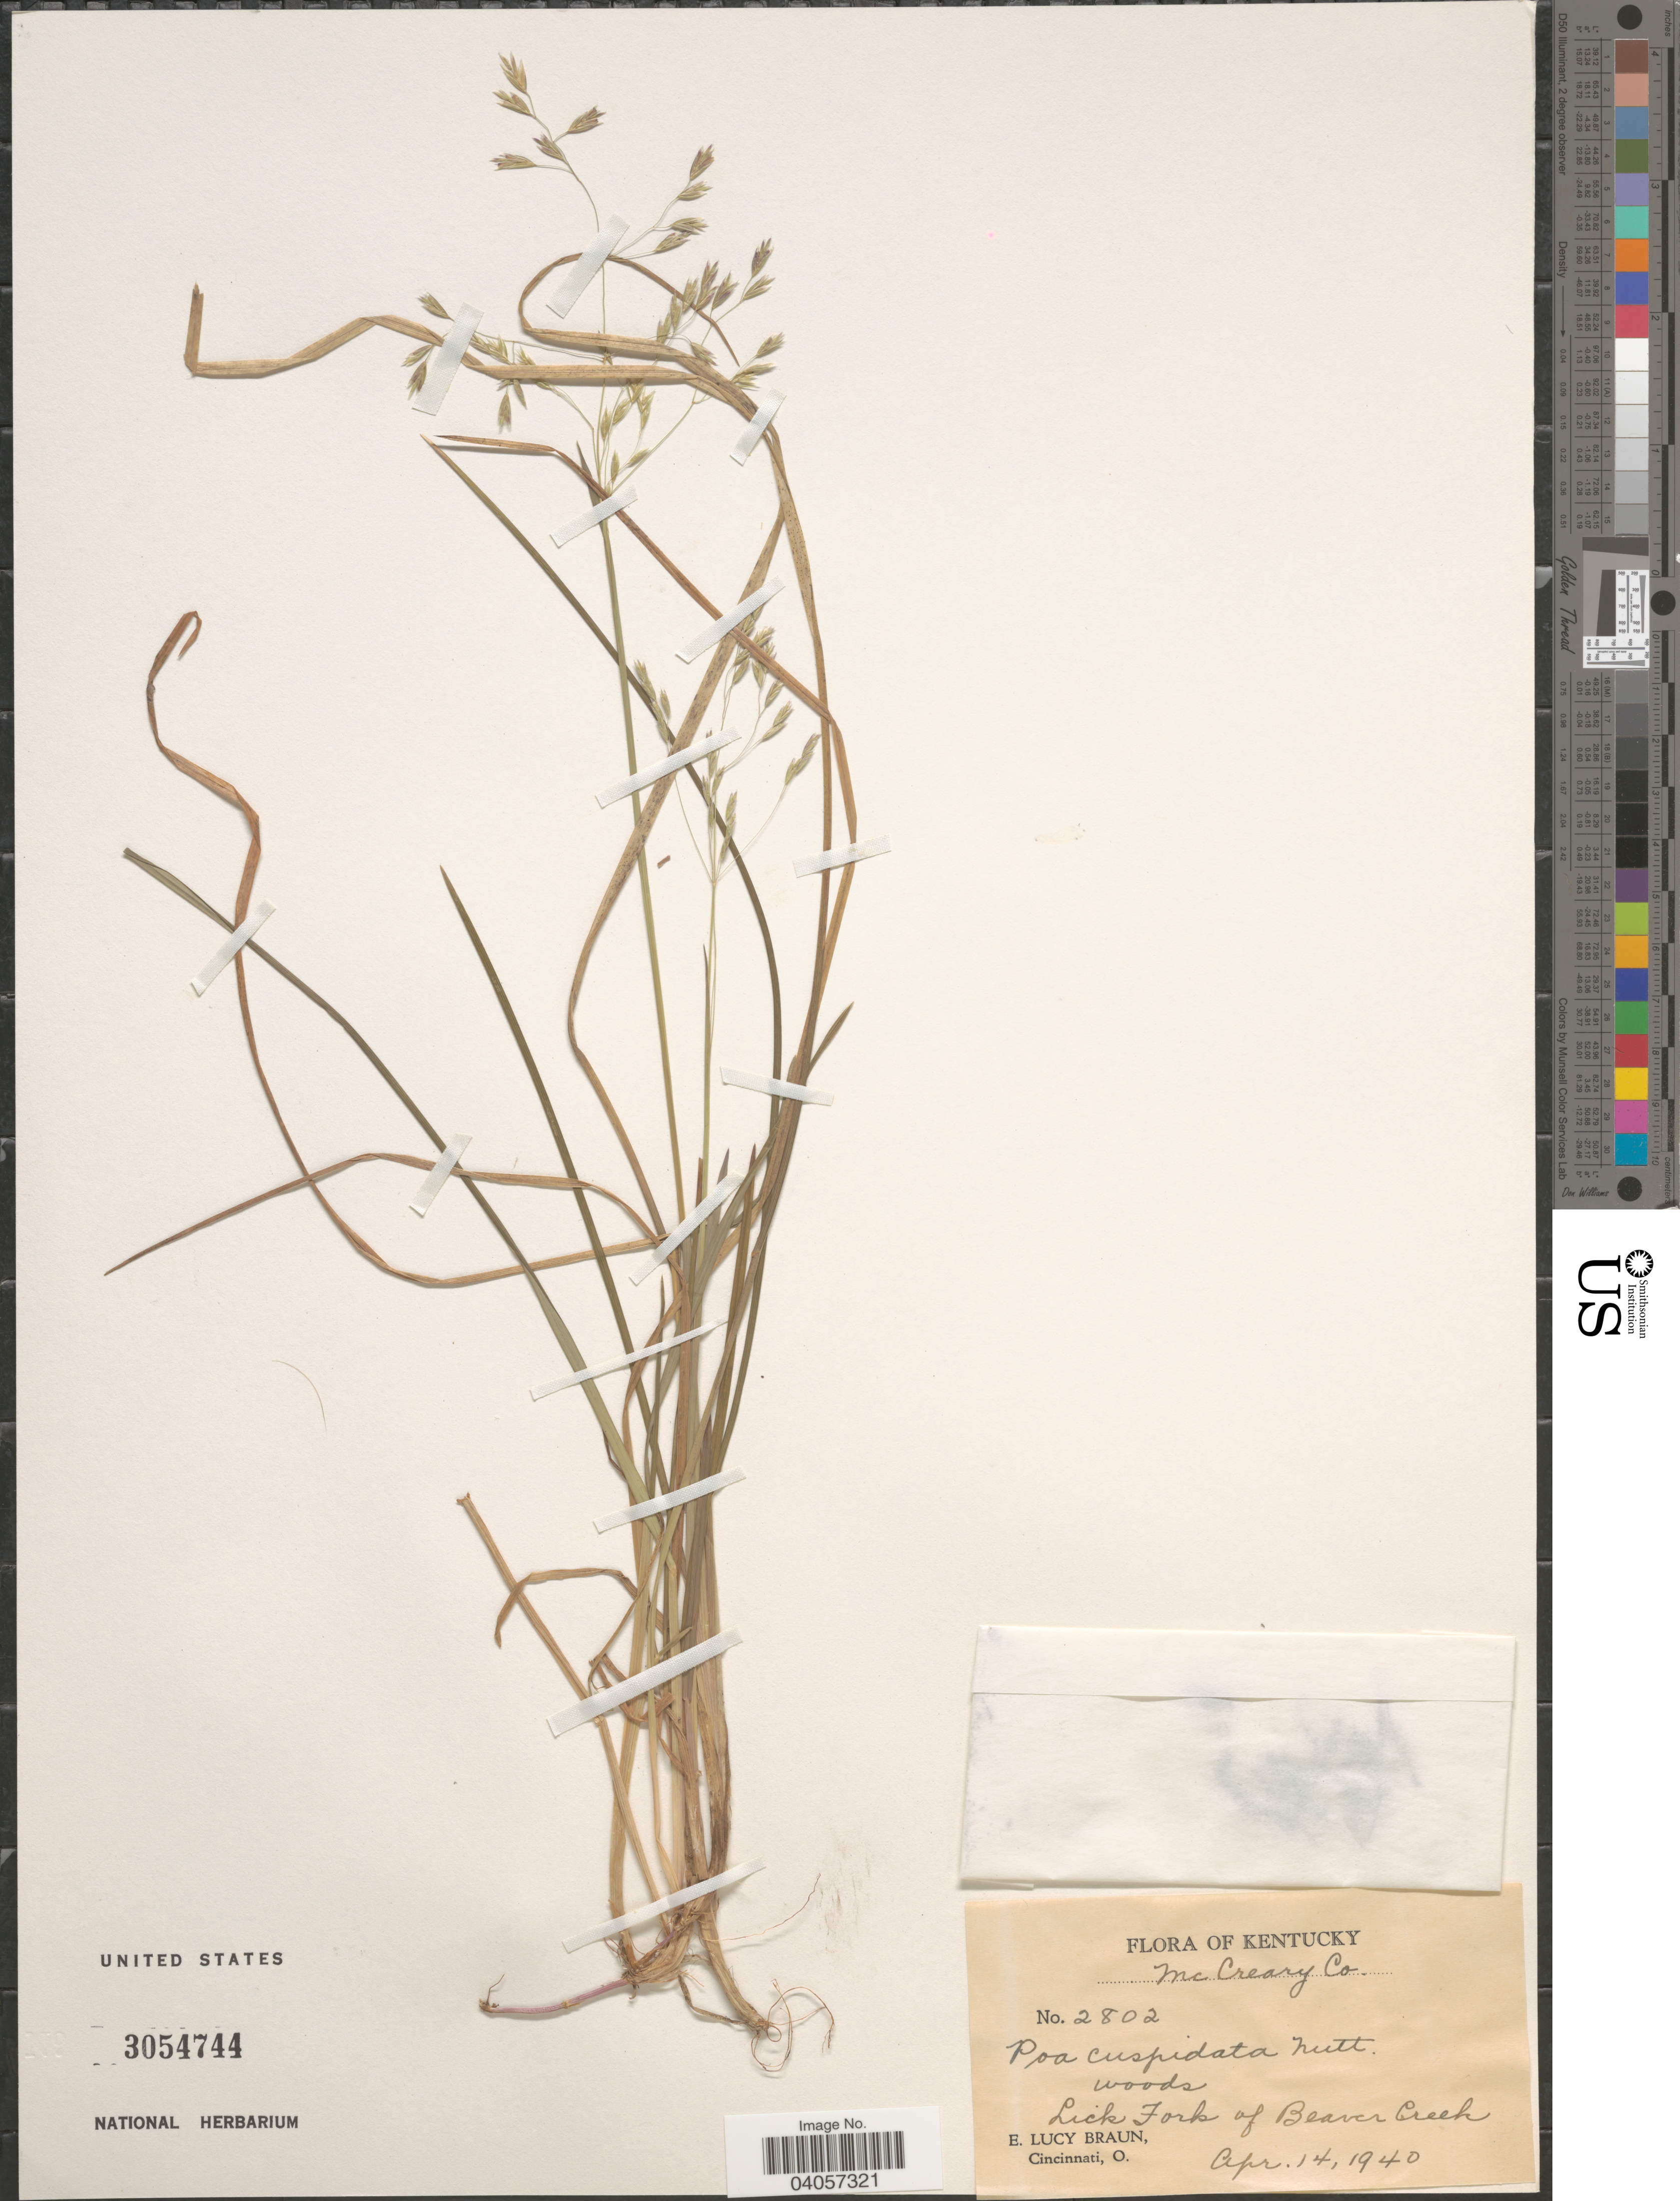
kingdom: Plantae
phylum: Tracheophyta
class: Liliopsida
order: Poales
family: Poaceae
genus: Poa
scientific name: Poa cuspidata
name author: Nutt.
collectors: E. L. Braun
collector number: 2802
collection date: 1940-04-14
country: United States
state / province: Kentucky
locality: Mc Creary Co. Lick Fork of Beaver Creek.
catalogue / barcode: US 3054744